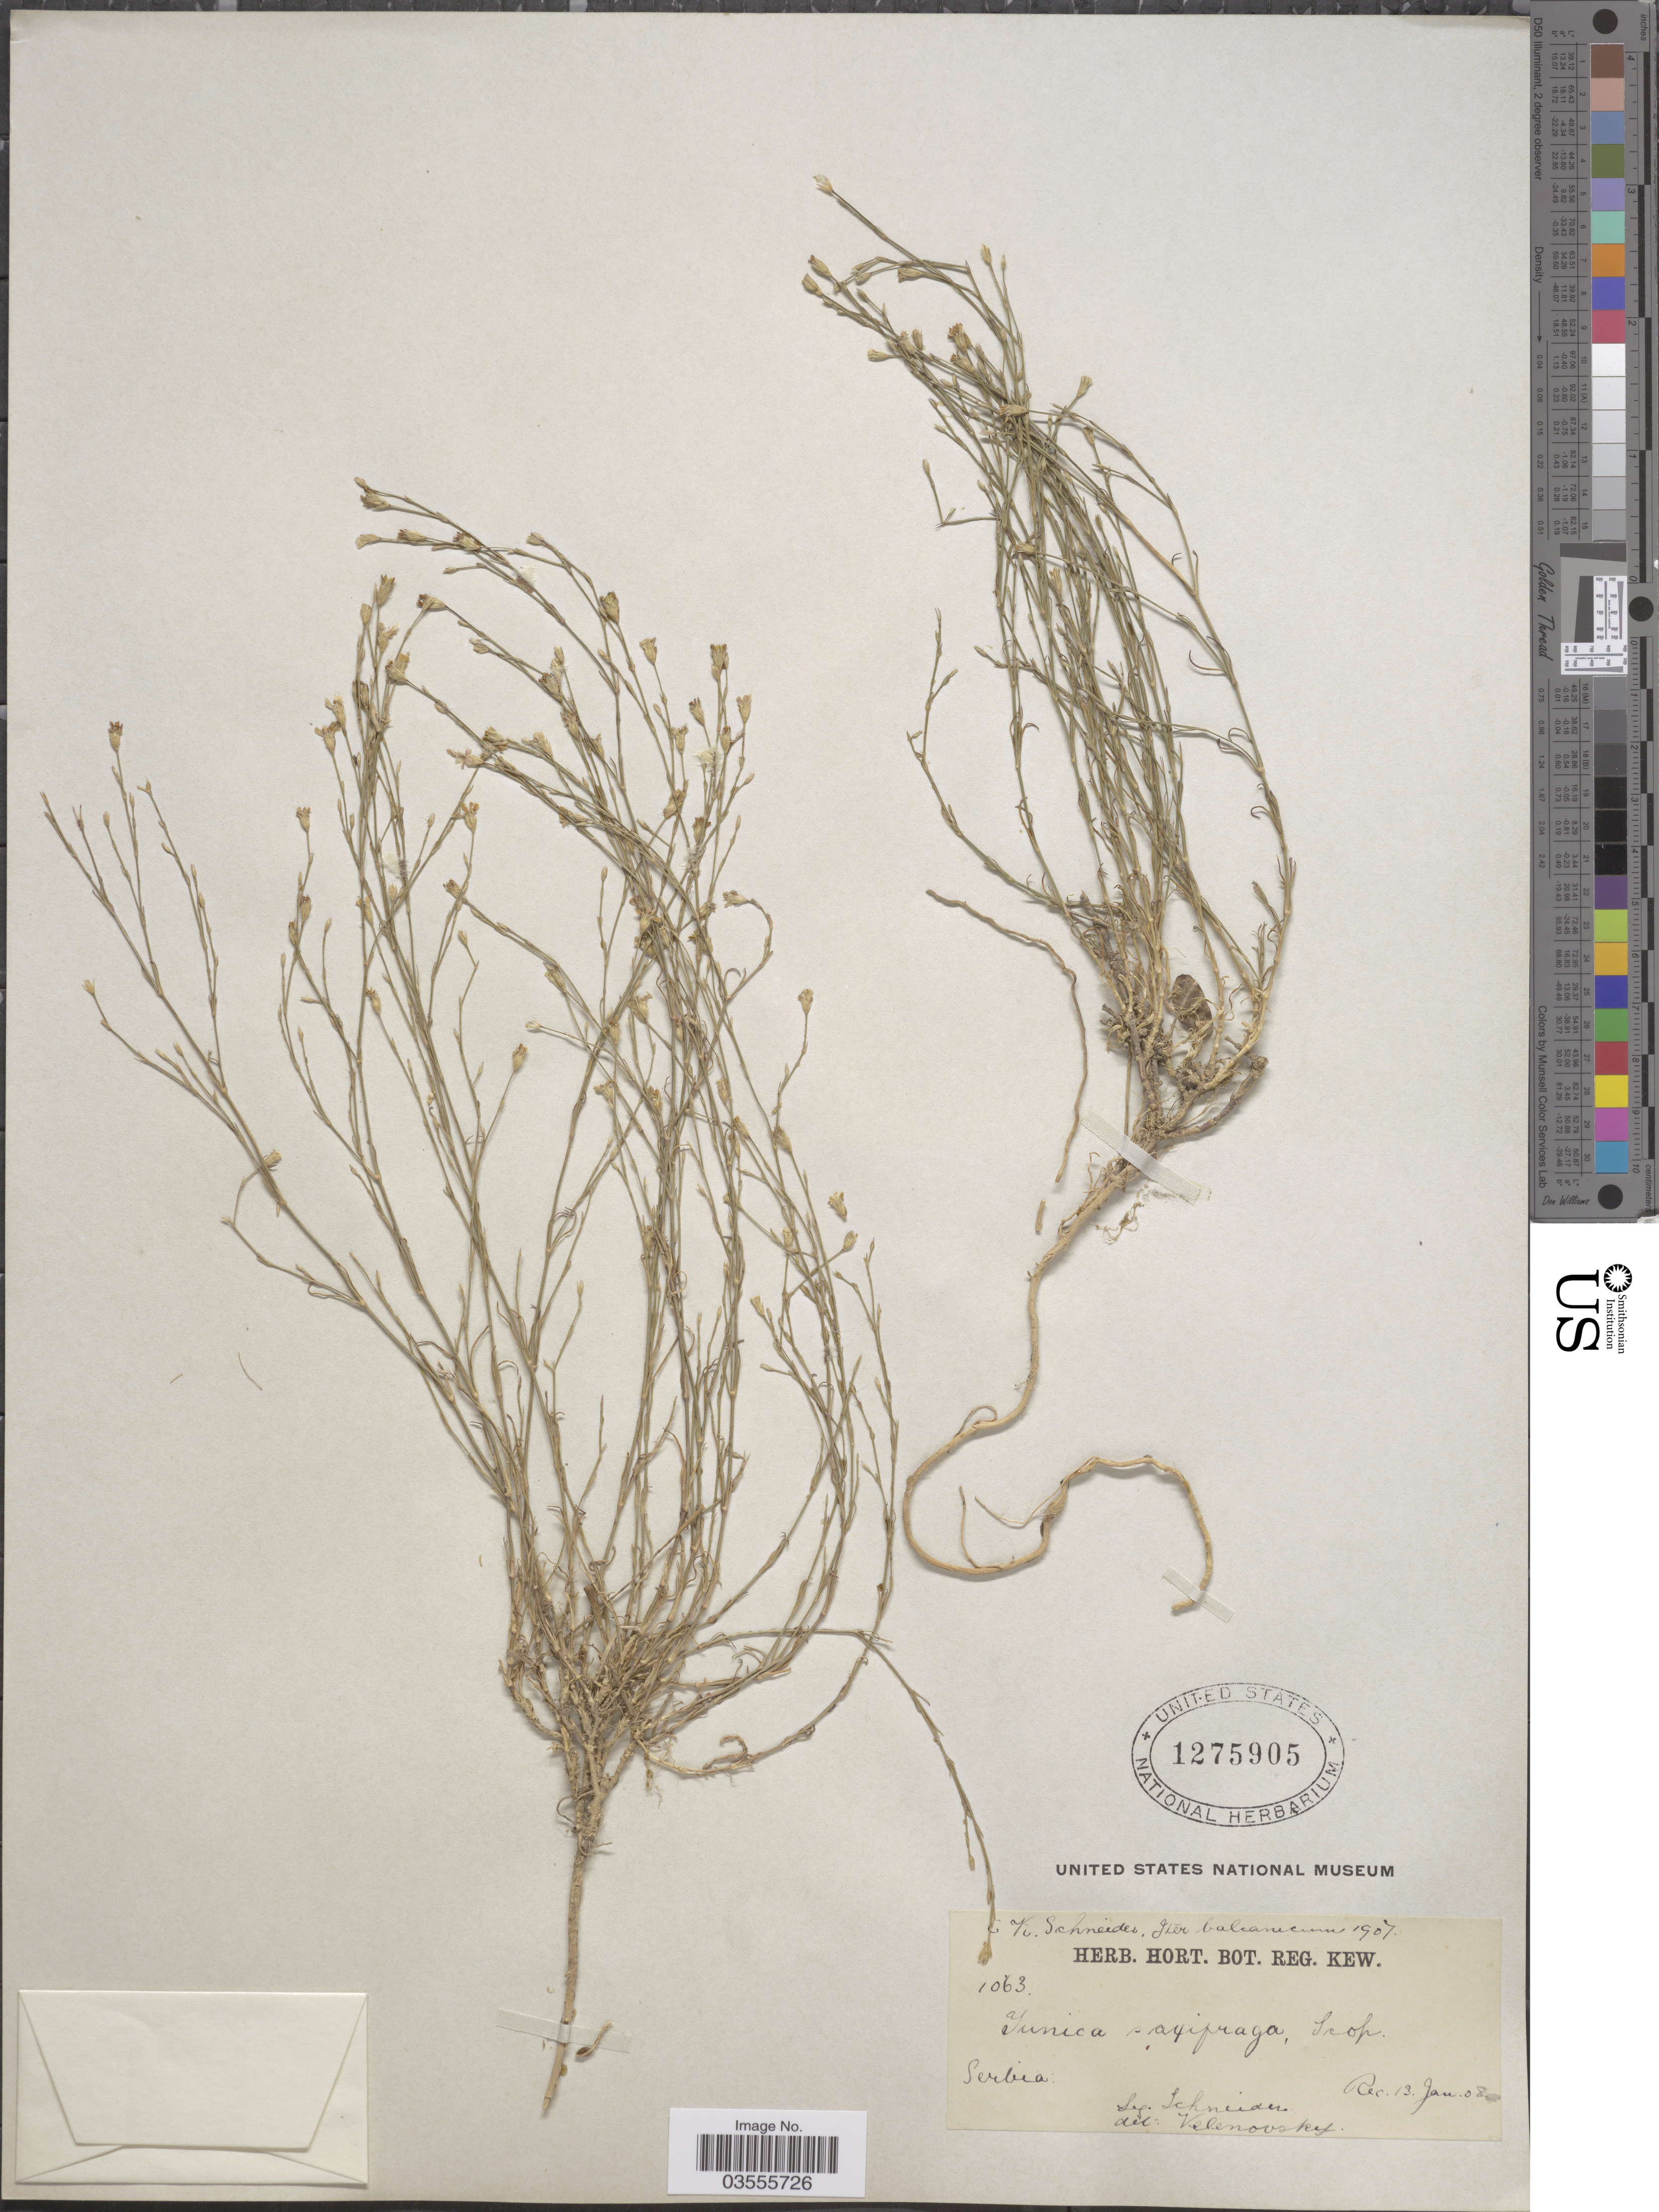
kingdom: Plantae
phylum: Tracheophyta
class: Magnoliopsida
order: Caryophyllales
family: Caryophyllaceae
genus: Petrorhagia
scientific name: Petrorhagia saxifraga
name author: (L.) Link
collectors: C. K. Schneider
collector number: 1063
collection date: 1907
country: Serbia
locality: Iter balcanicum. Serbia.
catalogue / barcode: US 1275905